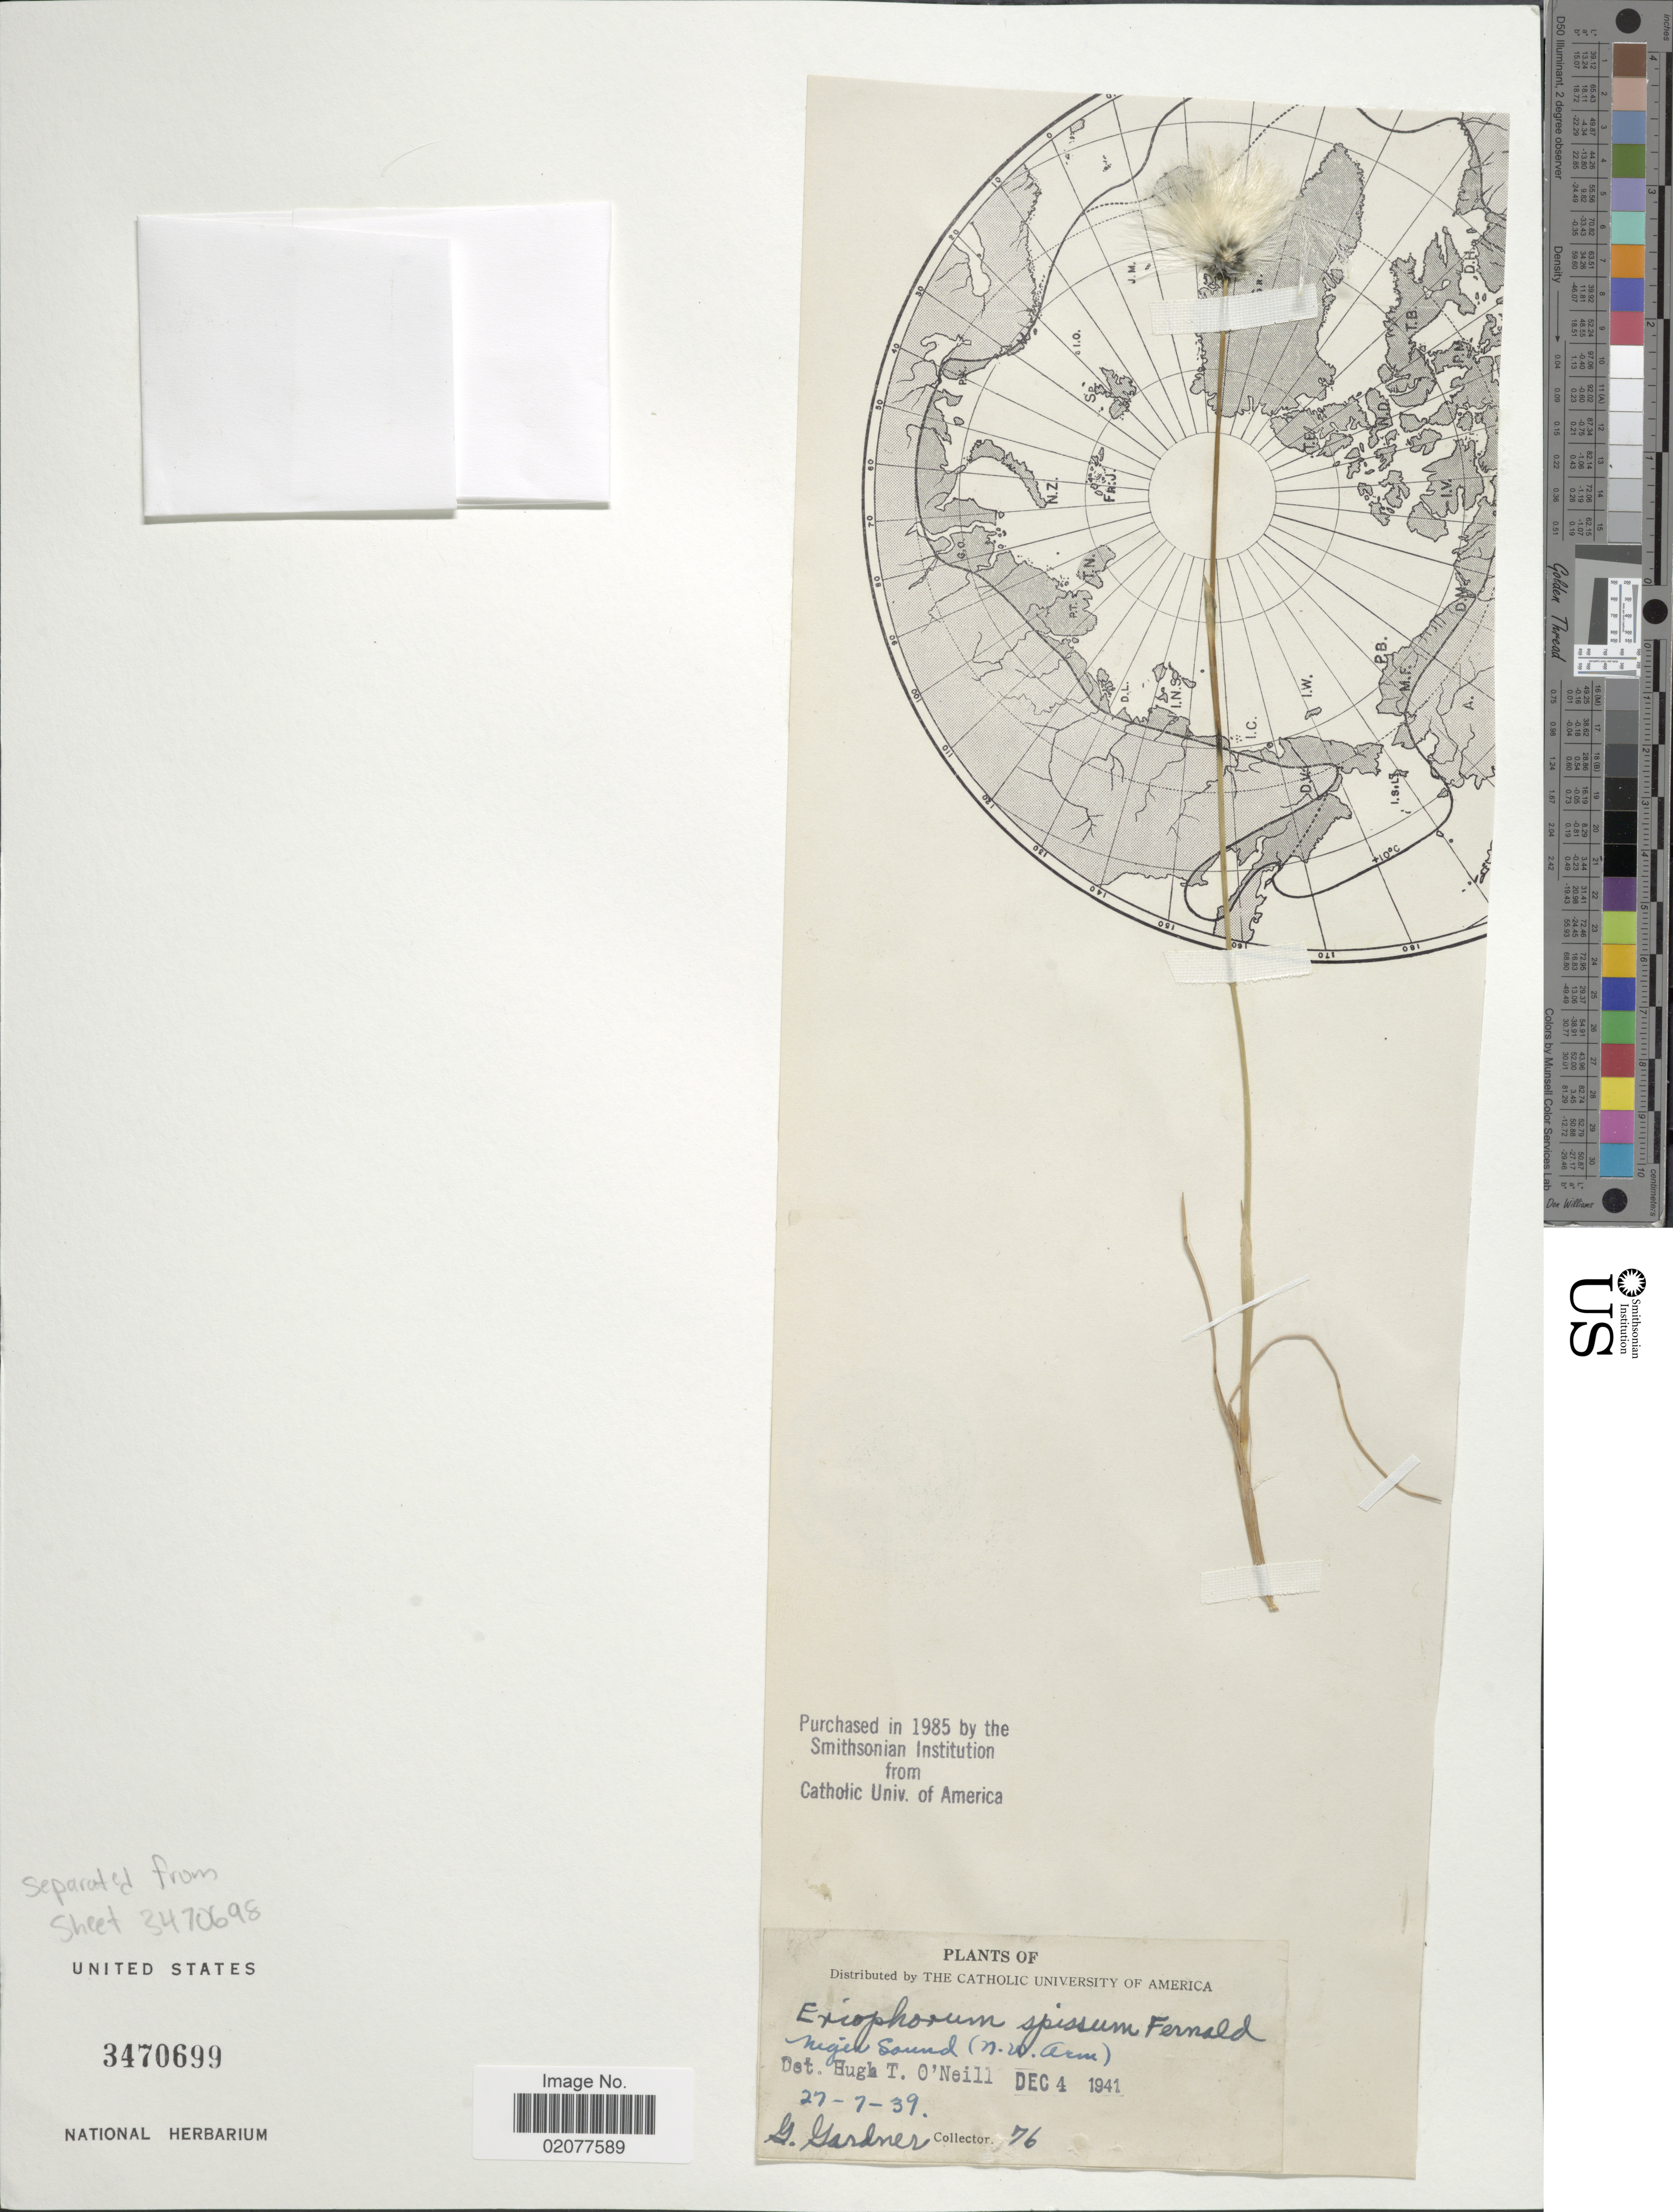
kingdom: Plantae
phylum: Tracheophyta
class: Liliopsida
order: Poales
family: Cyperaceae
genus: Eriophorum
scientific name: Eriophorum spissum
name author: Fernald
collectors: G. Gardner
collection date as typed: Transcribed d/m/y: 27/7/39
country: Canada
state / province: Newfoundland and Labrador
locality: Niger Sound (N.W. Arm)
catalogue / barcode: US 3470699